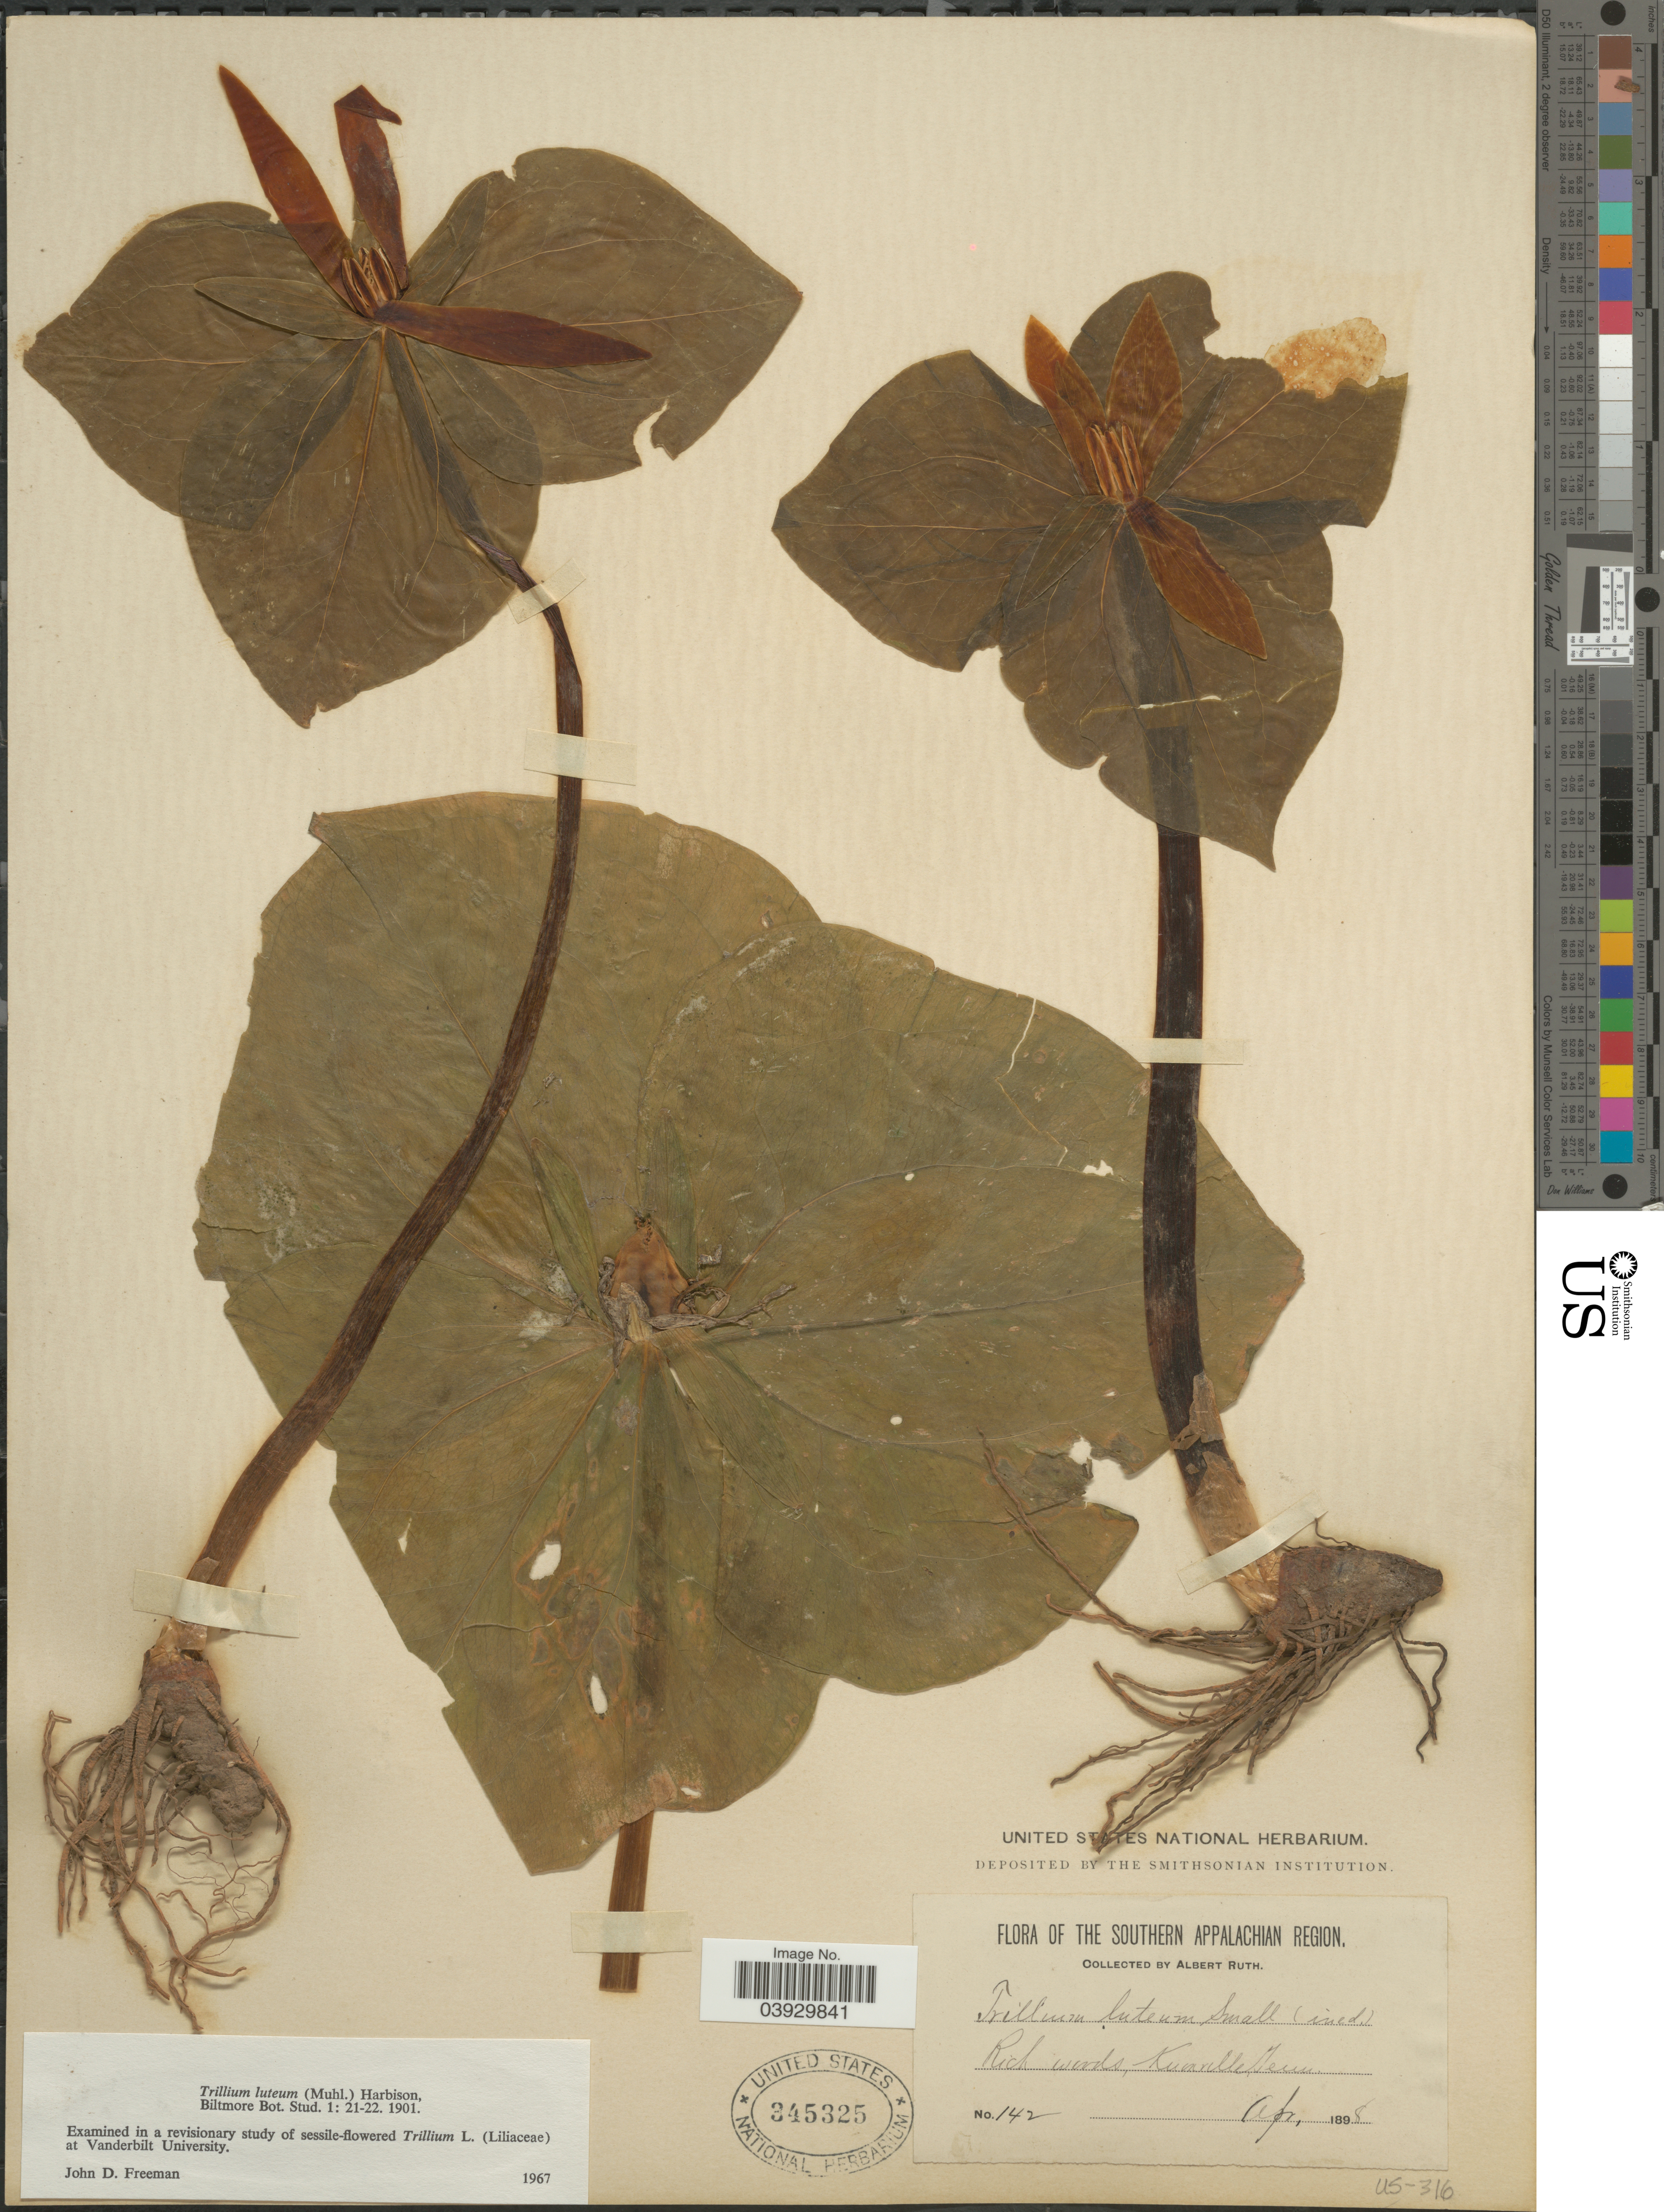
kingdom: Plantae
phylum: Tracheophyta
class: Liliopsida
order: Liliales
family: Melanthiaceae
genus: Trillium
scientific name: Trillium luteum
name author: Harb.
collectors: A. Ruth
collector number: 142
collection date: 1898-04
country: United States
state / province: Tennessee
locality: The Southern Appalachian Region. Knoxville.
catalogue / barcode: US 345325